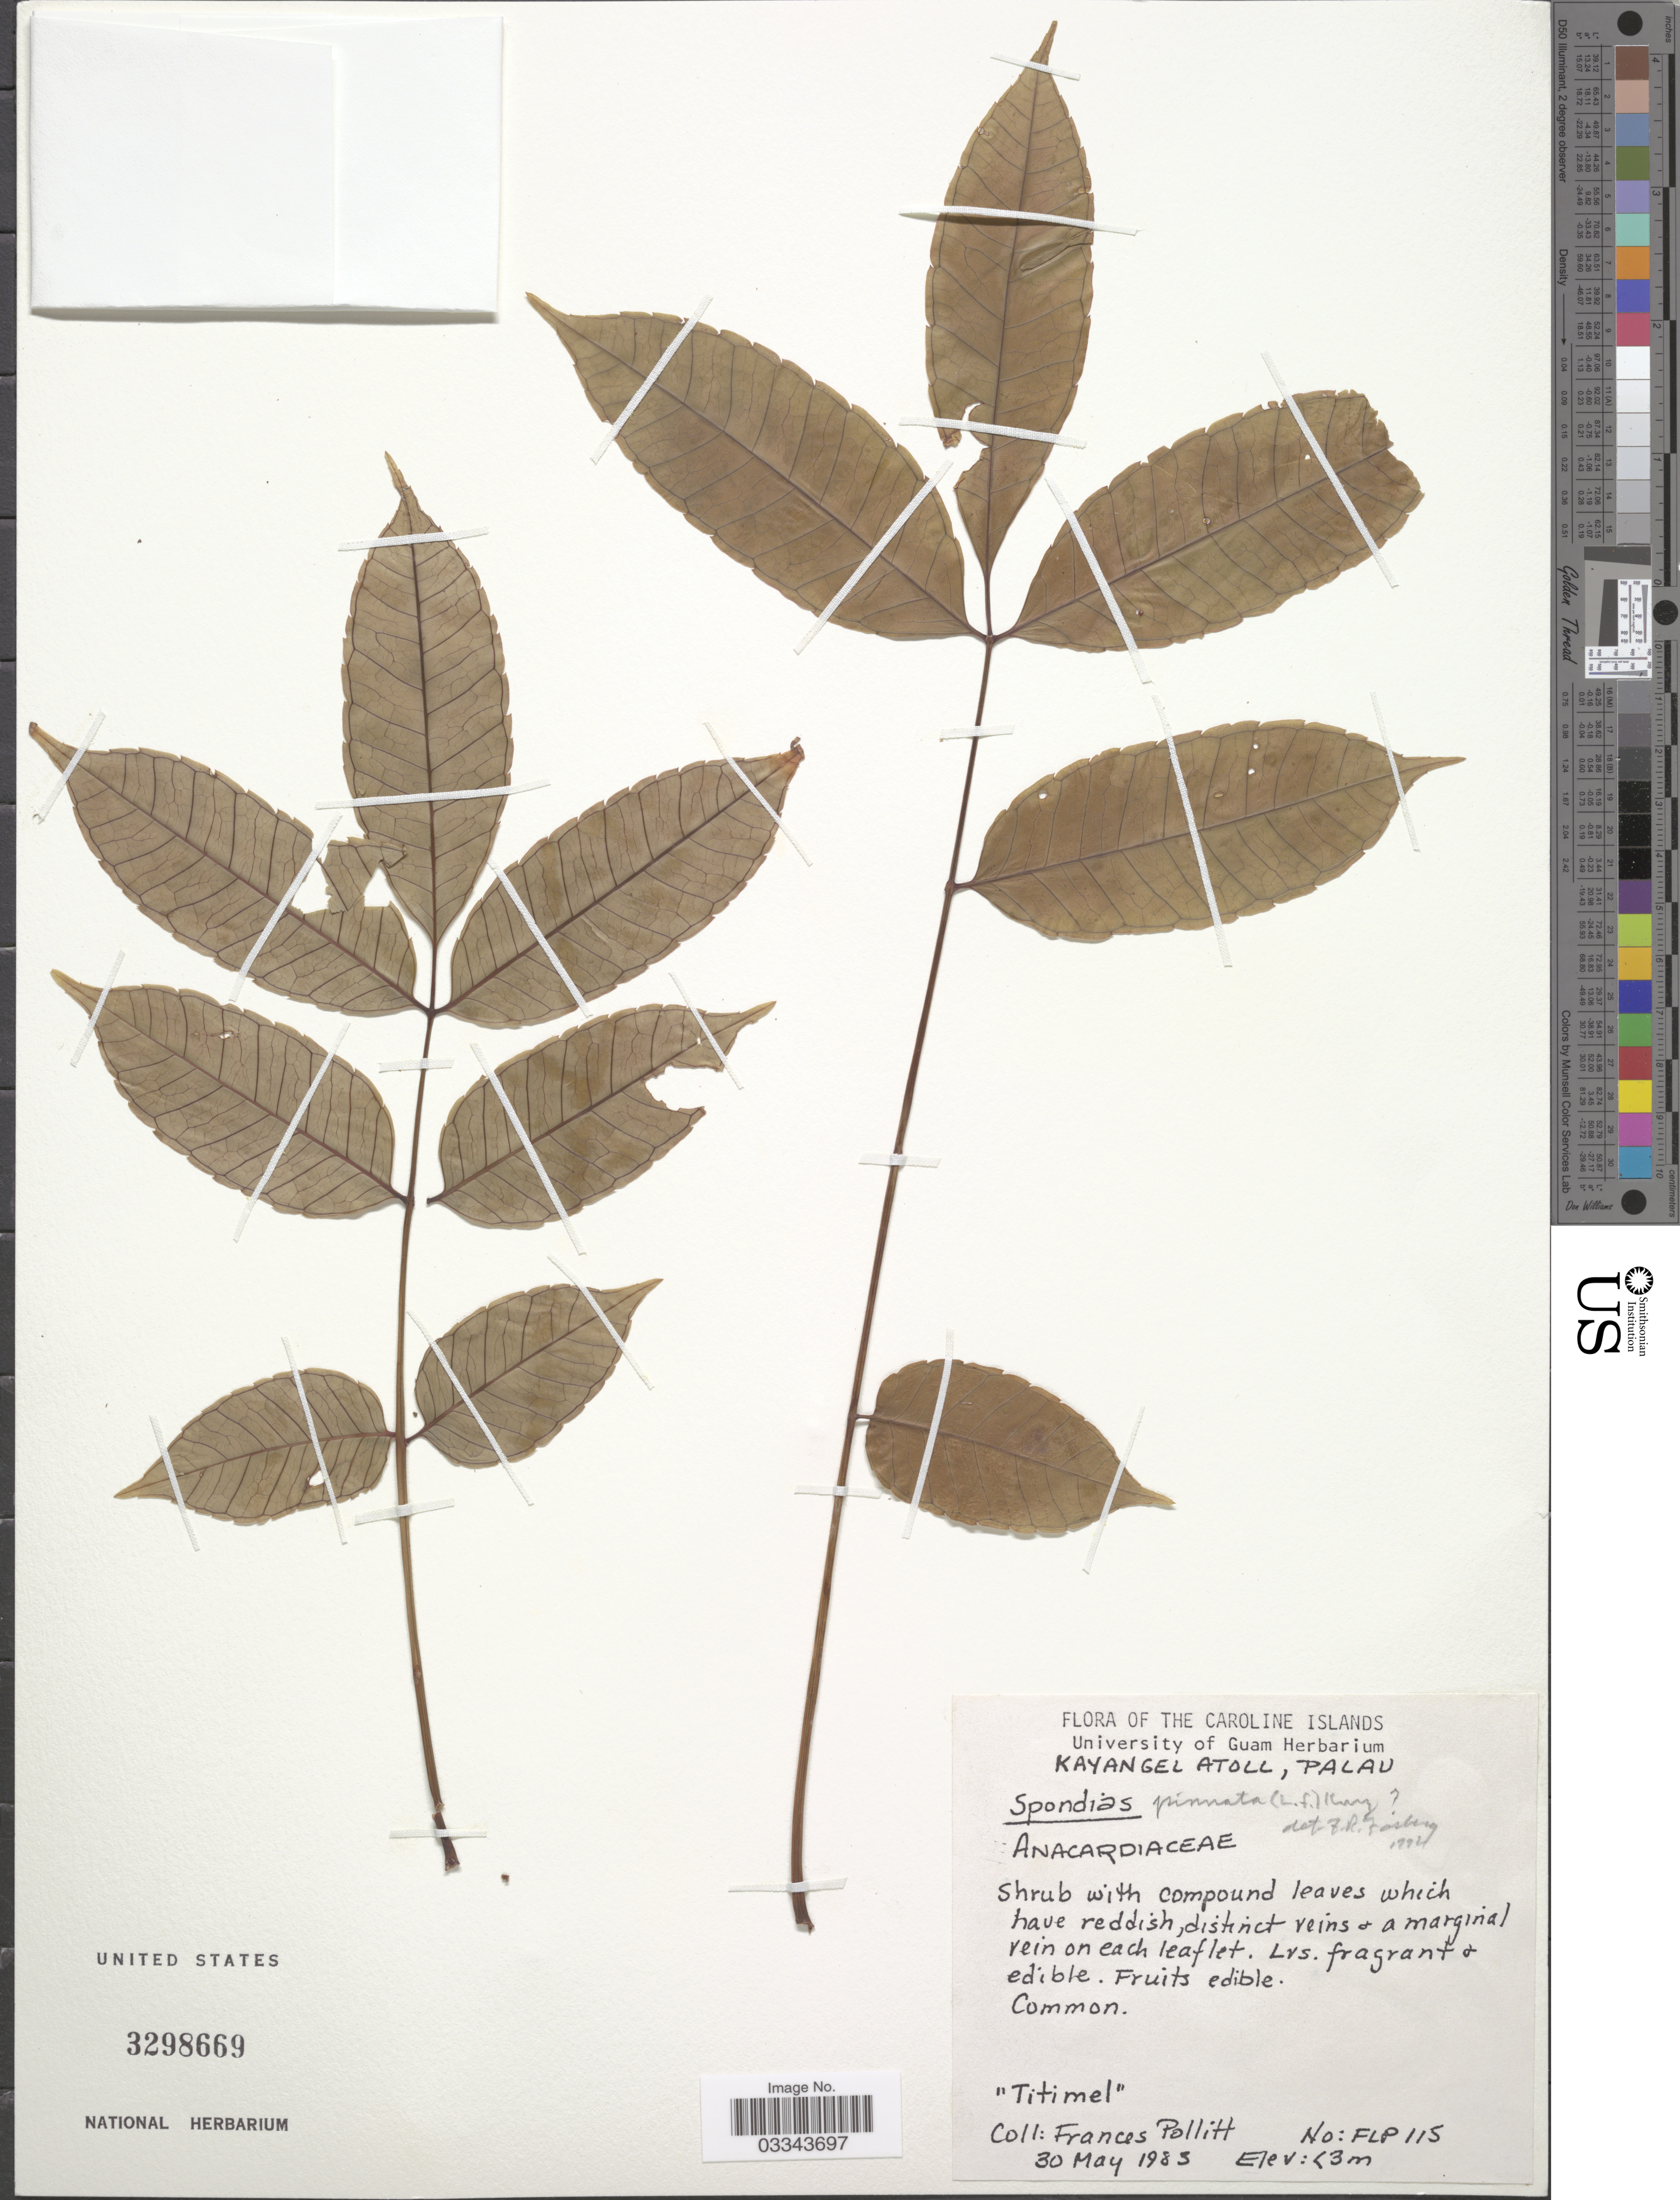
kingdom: Plantae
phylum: Tracheophyta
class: Magnoliopsida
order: Sapindales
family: Anacardiaceae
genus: Spondias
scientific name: Spondias pinnata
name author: (L. f.) Kurz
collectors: F. Pollitt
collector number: FLP 115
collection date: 1983-05-30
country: Palau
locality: The Caroline Islands. Kayangel Atoll, Palau.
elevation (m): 3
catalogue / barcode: US 3298669